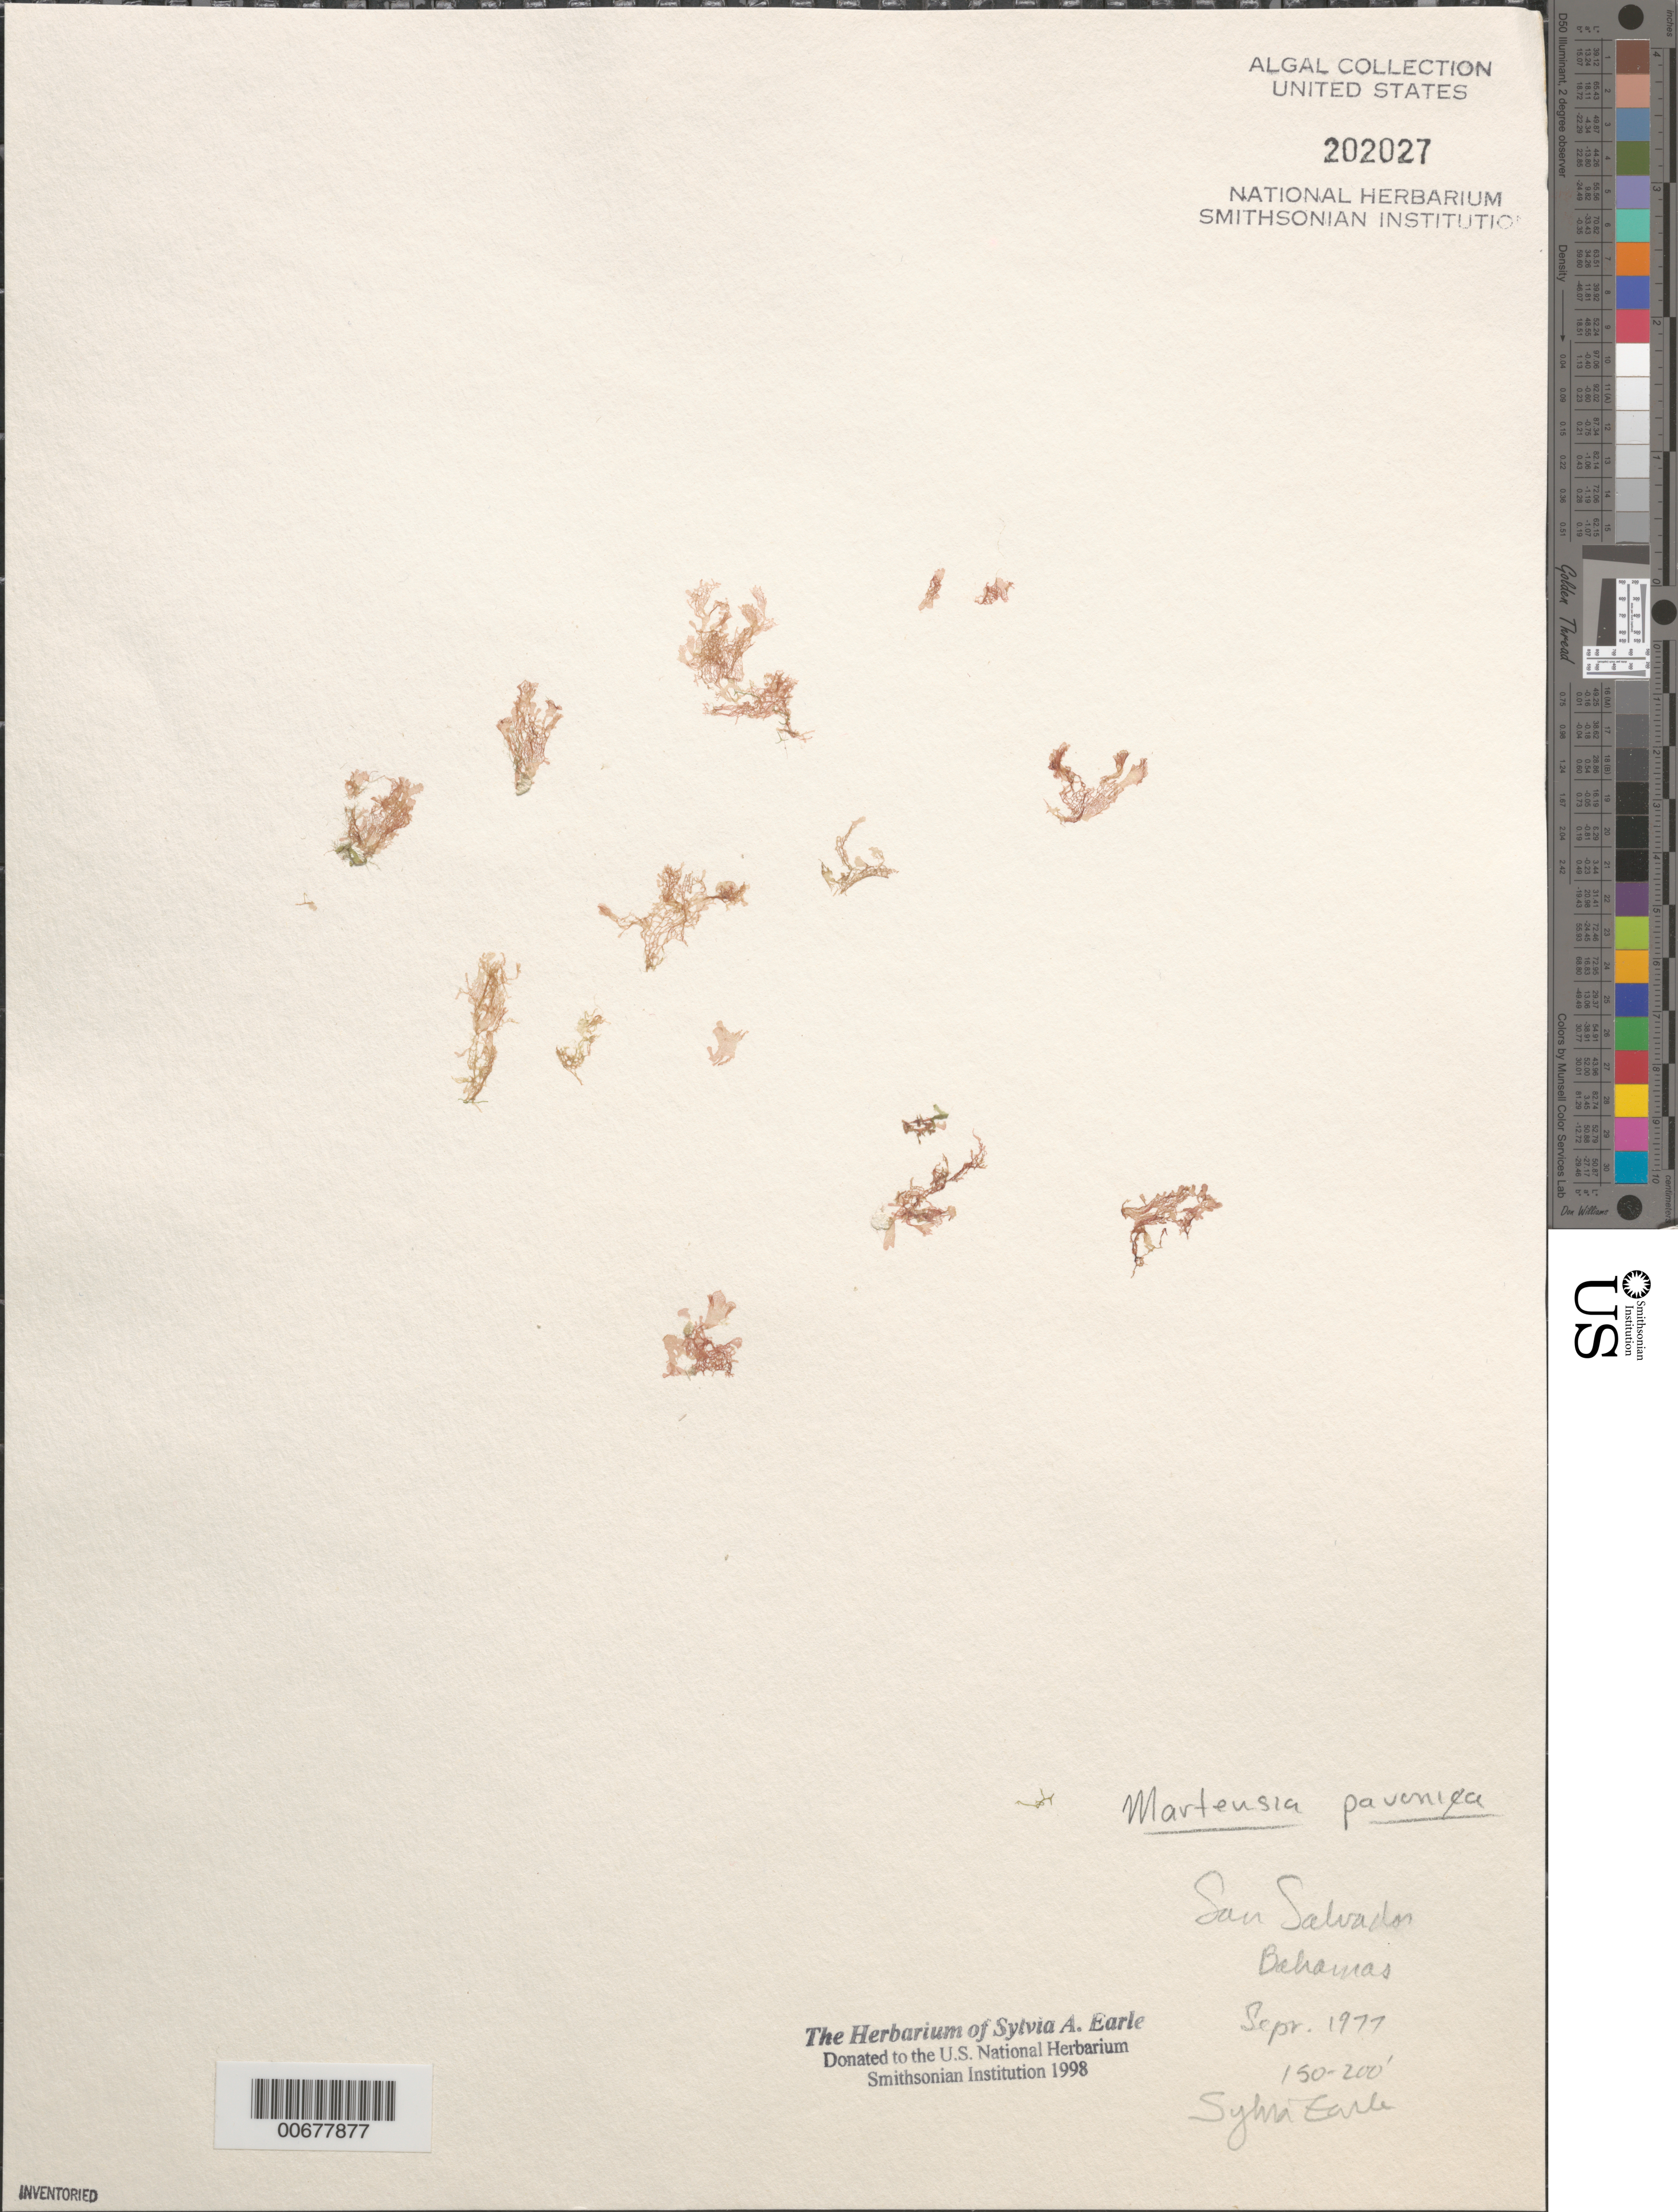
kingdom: Plantae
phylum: Rhodophyta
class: Florideophyceae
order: Ceramiales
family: Delesseriaceae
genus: Martensia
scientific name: Martensia pavonia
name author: (J. Agardh) J. Agardh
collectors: S. A. Earle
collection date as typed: Sep 1977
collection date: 1977-09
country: Bahamas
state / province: San Salvador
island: San Salvador Island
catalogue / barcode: US 202027